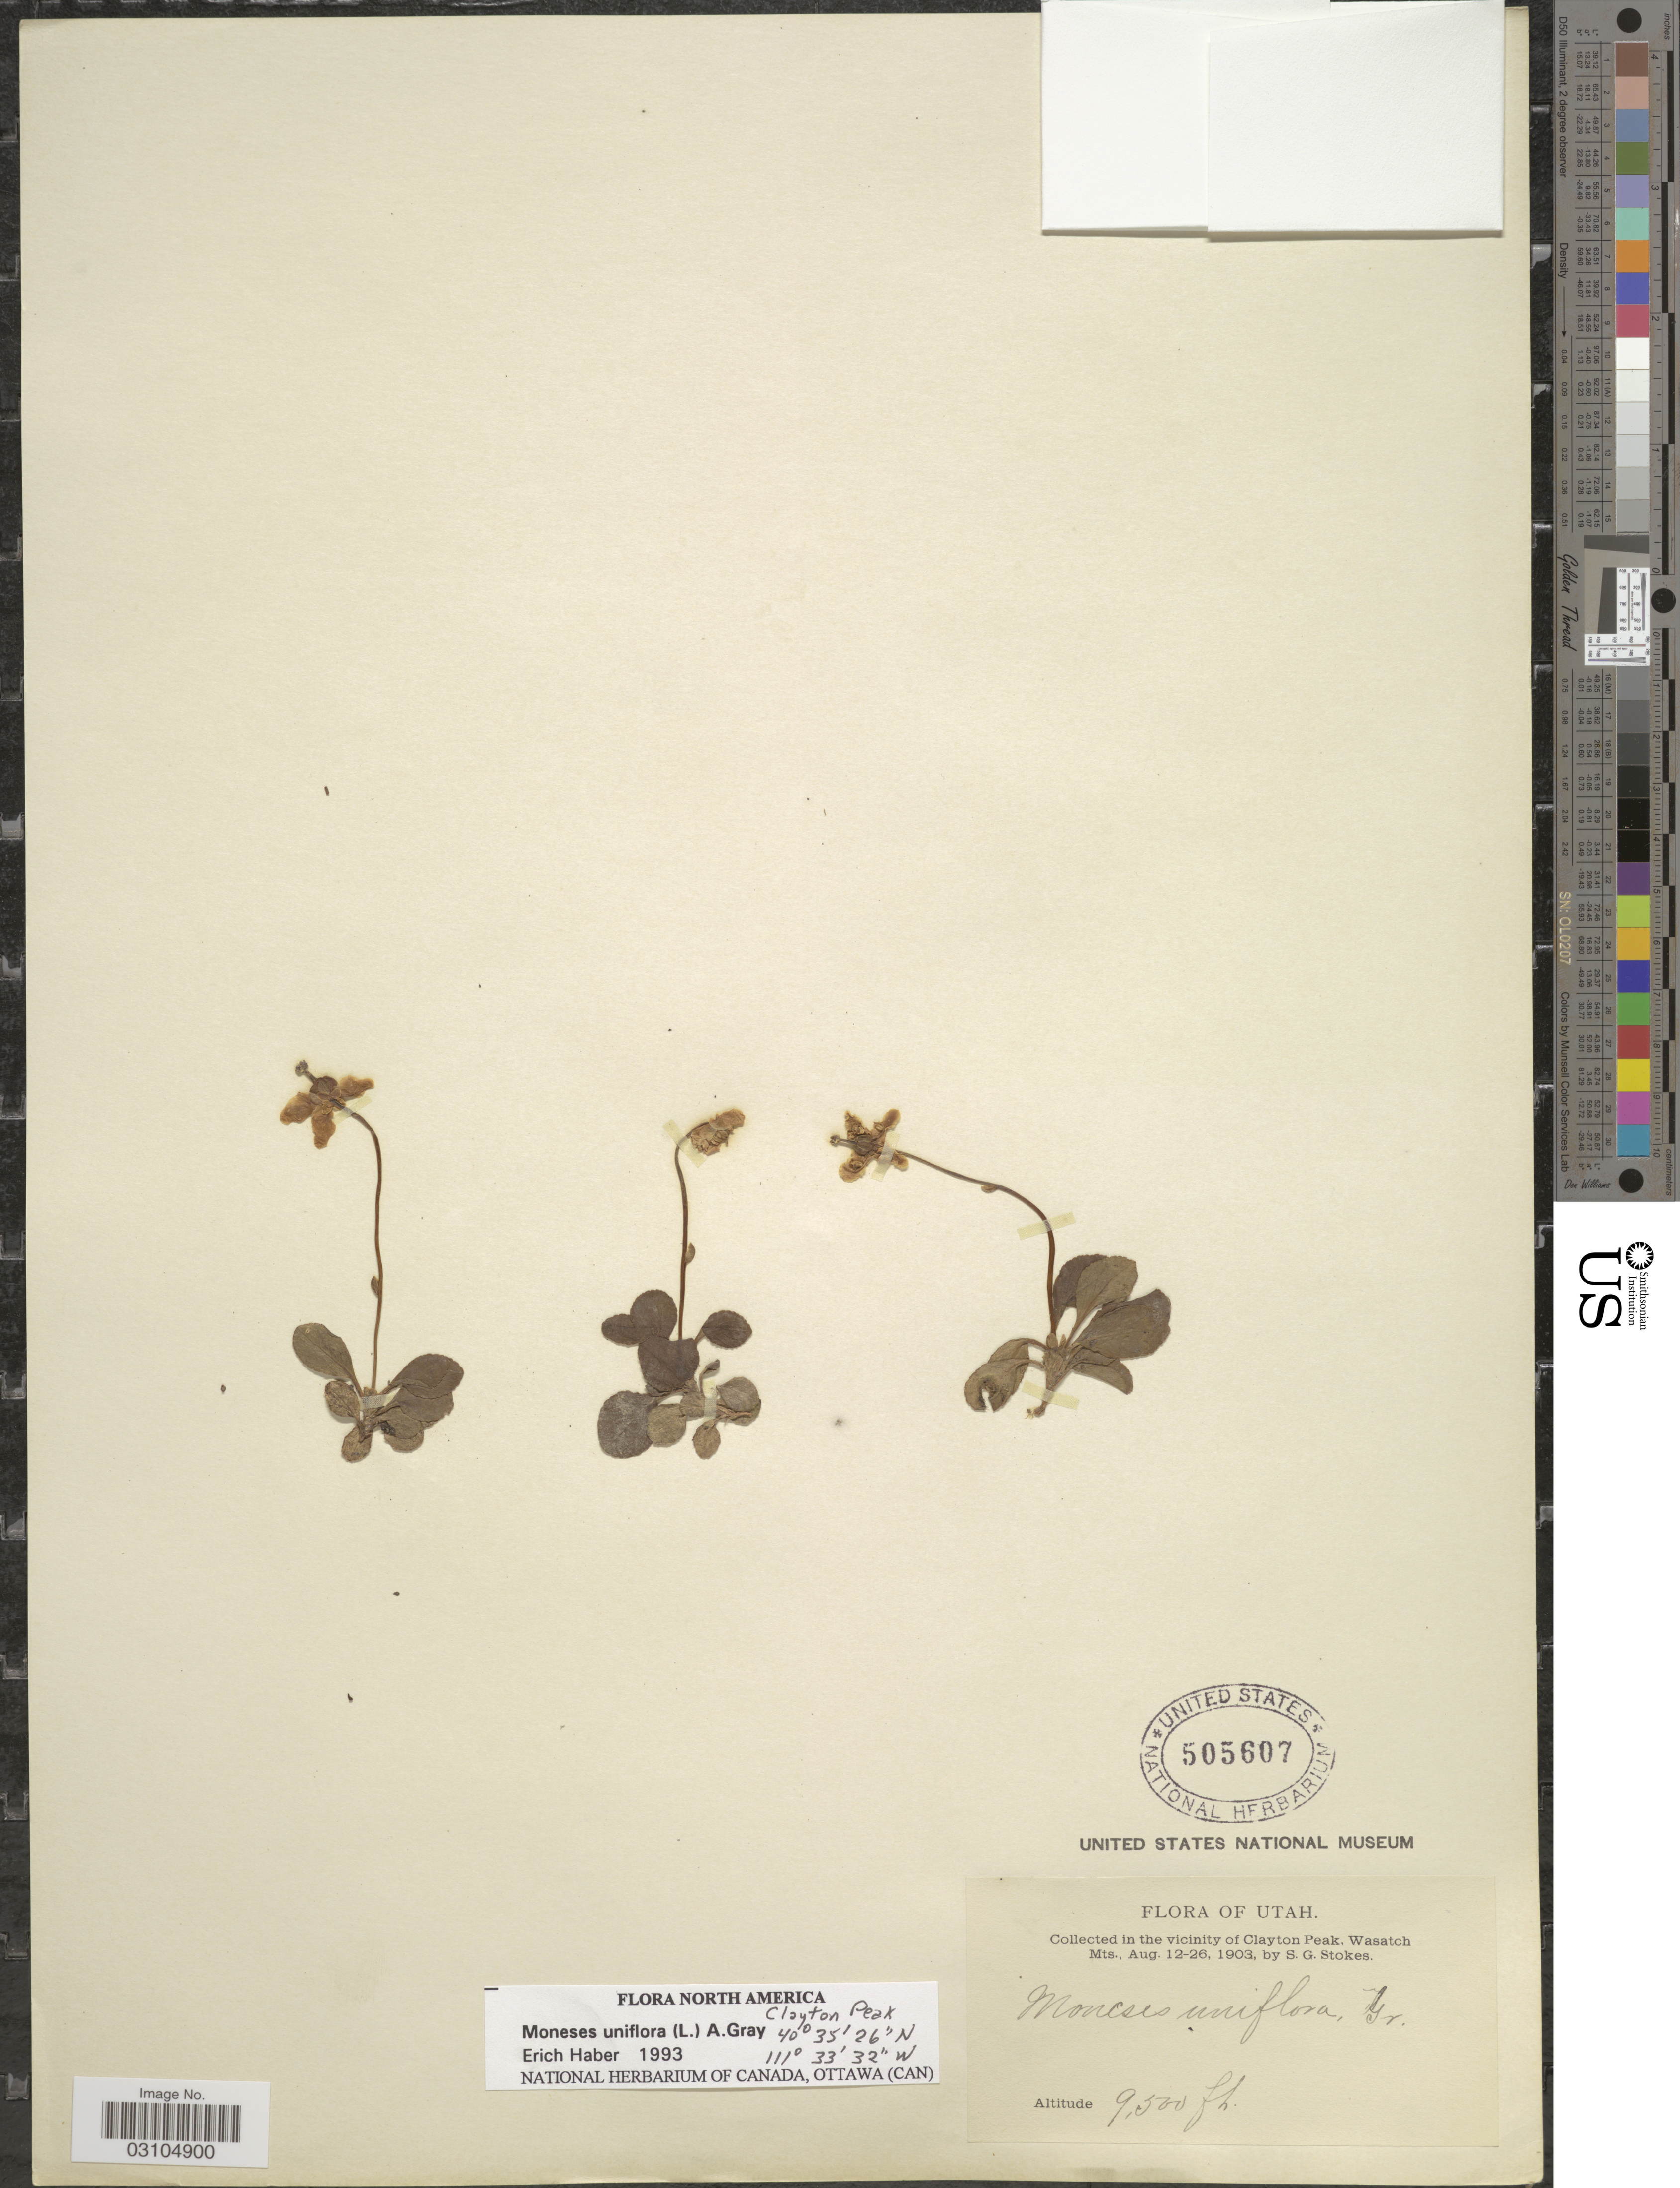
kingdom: Plantae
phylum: Tracheophyta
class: Magnoliopsida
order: Ericales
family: Ericaceae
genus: Moneses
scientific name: Moneses uniflora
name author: (L.) A. Gray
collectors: S. G. Stokes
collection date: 1903-08-12/1903-08-26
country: United States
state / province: Utah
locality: In the vicinity of Clayton Peak, Wasatch Mts.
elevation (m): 2896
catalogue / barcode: US 505607